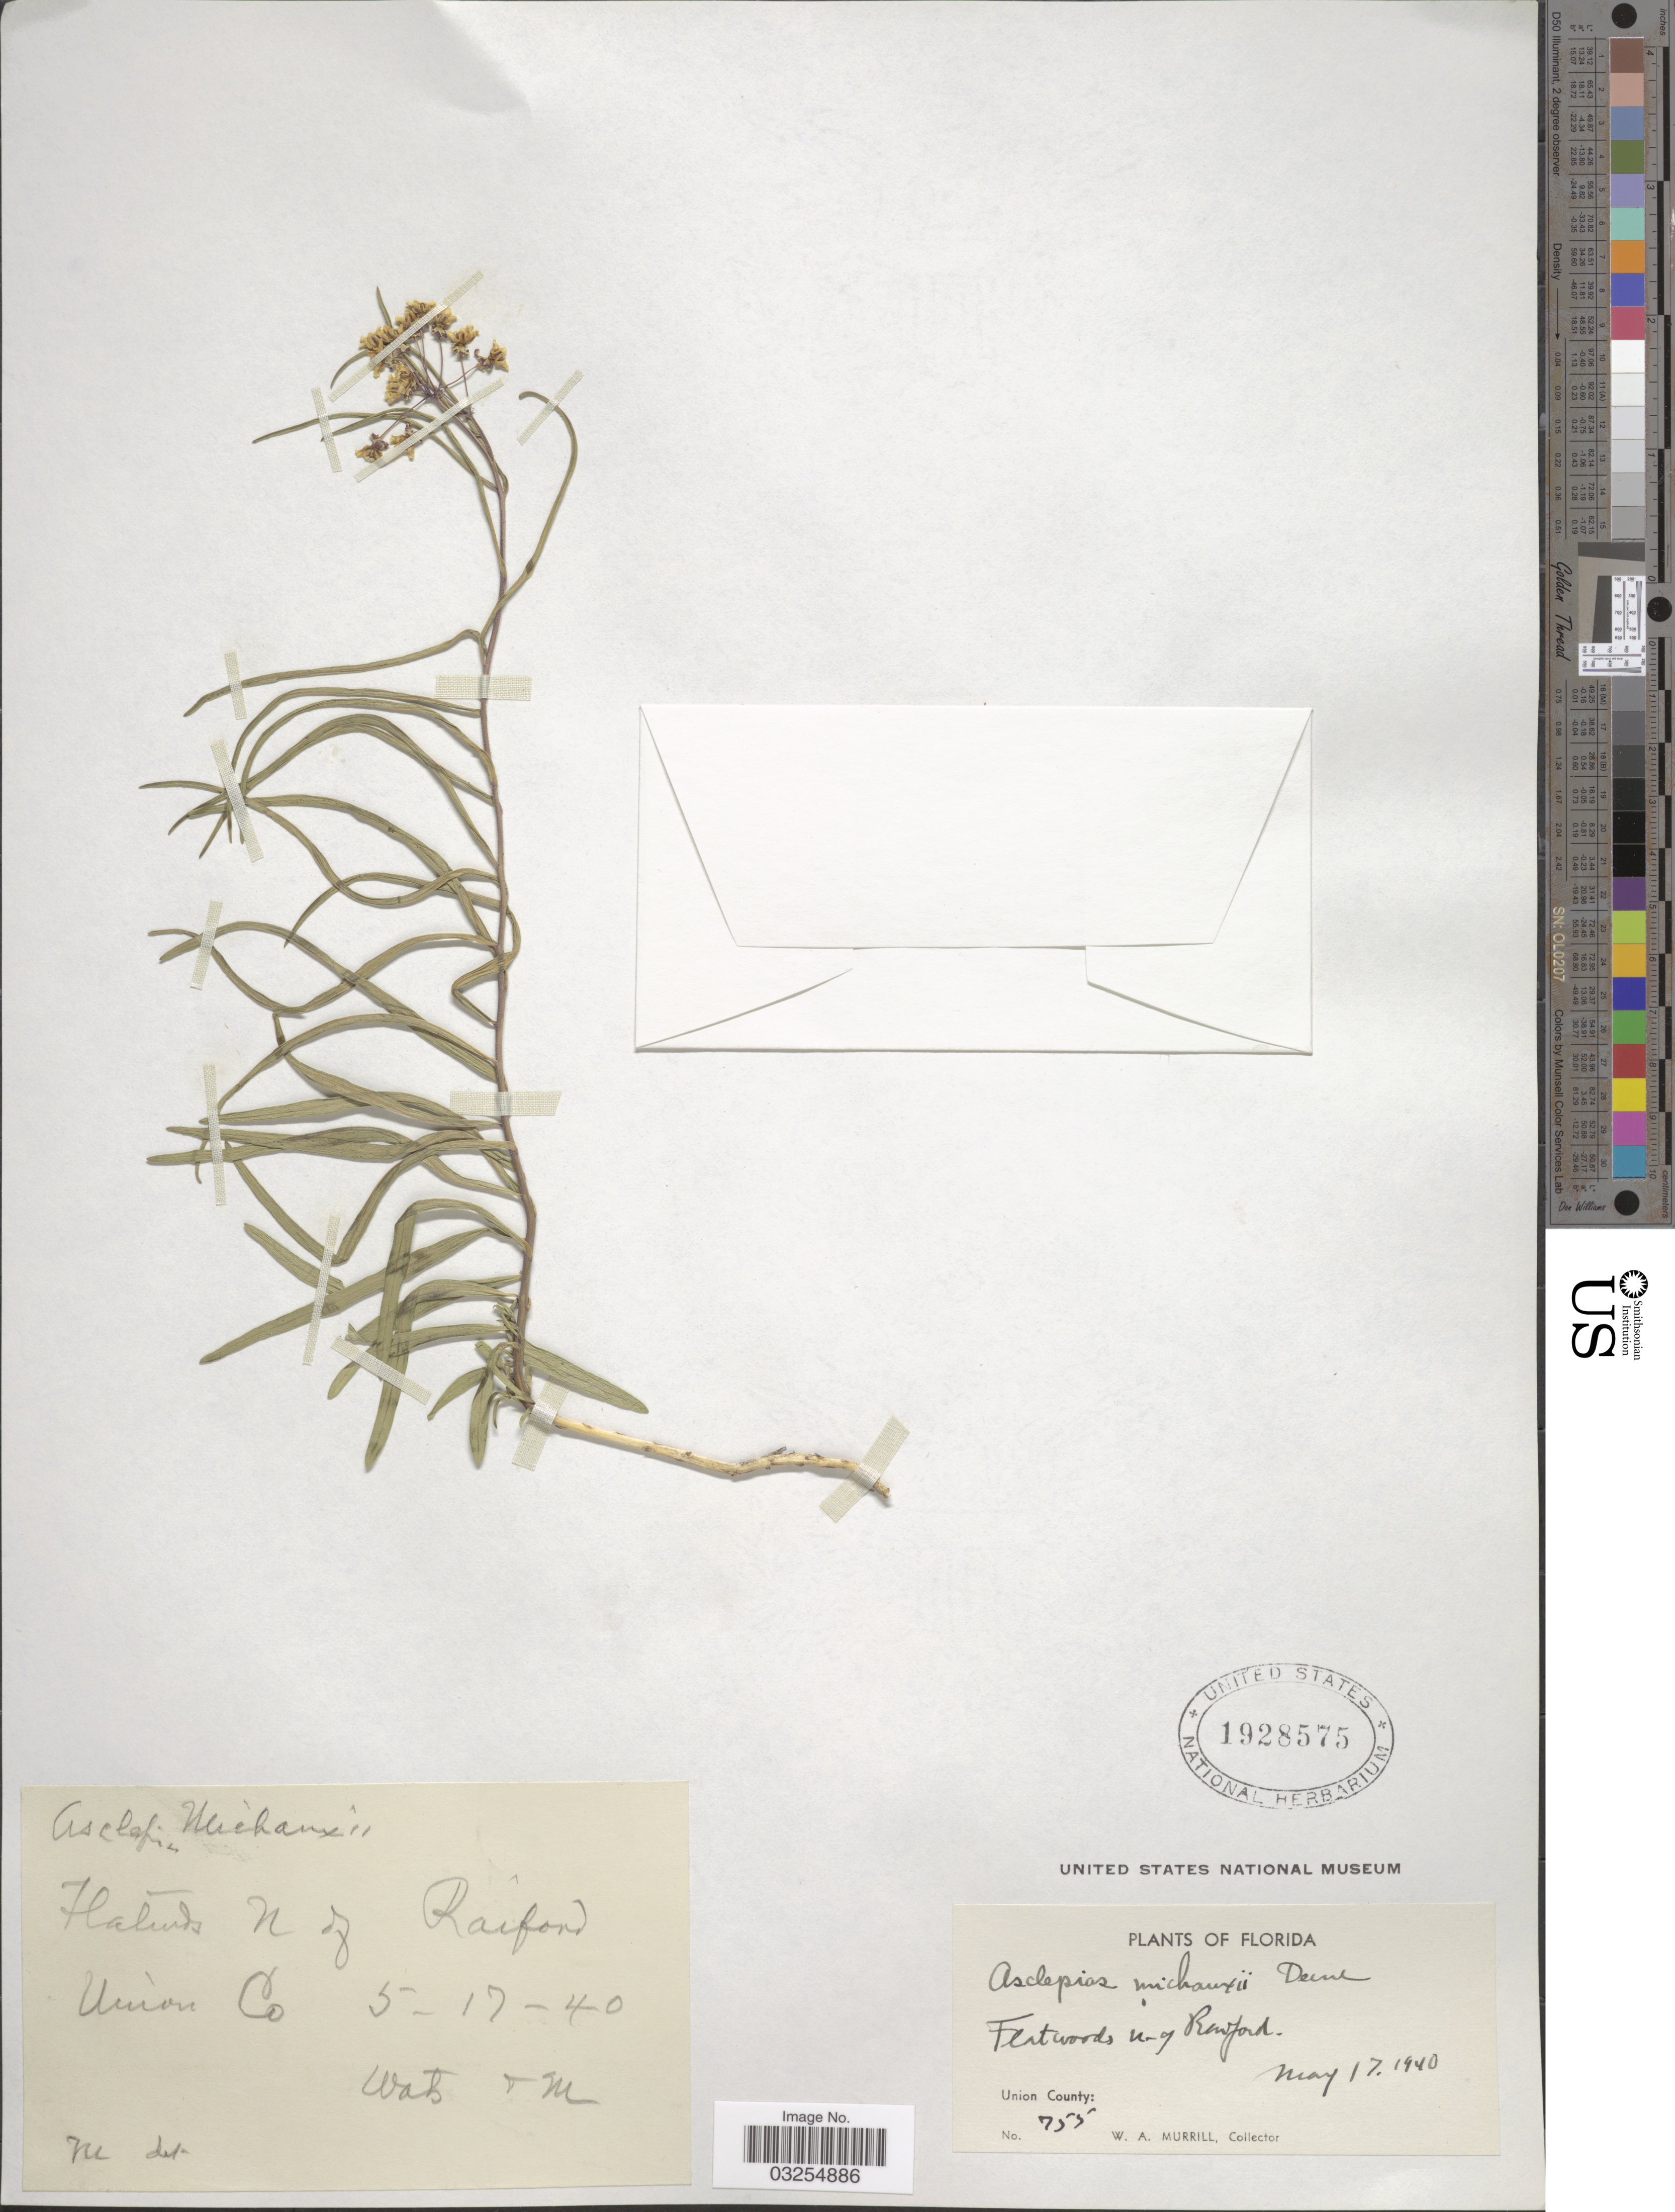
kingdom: Plantae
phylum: Tracheophyta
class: Magnoliopsida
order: Gentianales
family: Apocynaceae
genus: Asclepias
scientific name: Asclepias michauxii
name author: Decne.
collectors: W. A. Murrill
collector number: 755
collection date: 1940-05-17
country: United States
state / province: Florida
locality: Flatwoods N of Raiford, Union County.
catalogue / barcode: US 1928575